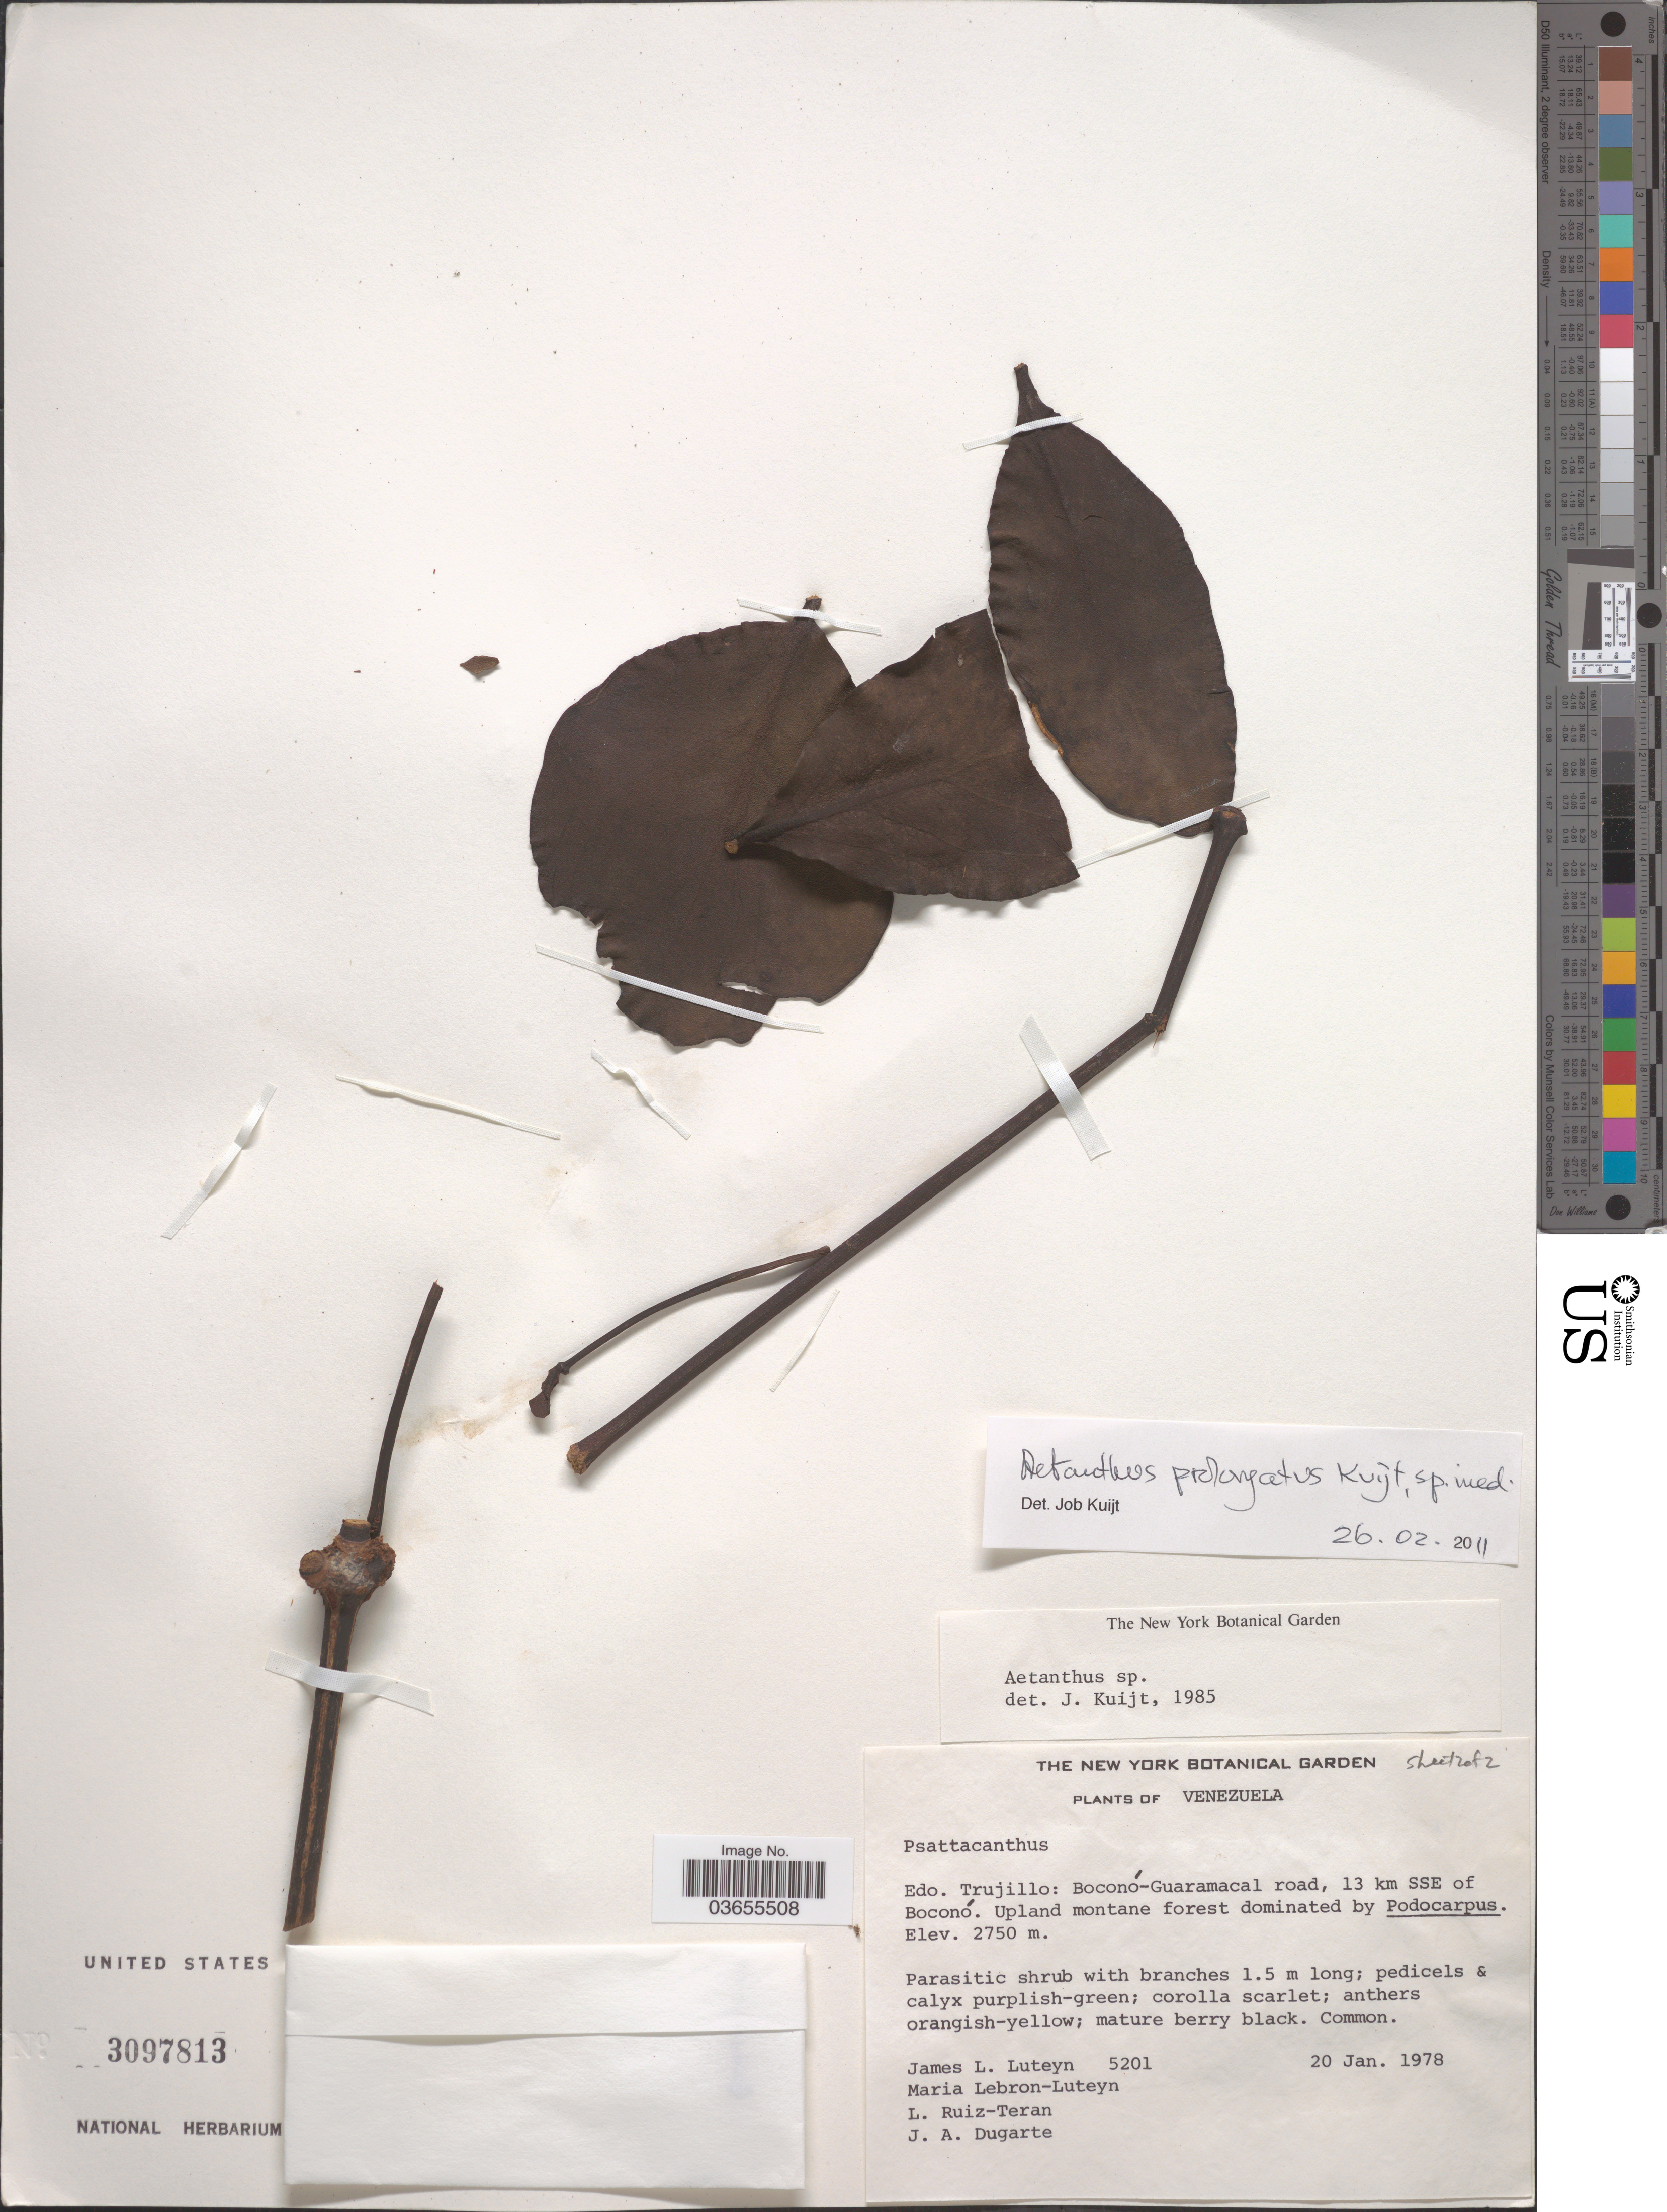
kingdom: Plantae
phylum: Tracheophyta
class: Magnoliopsida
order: Santalales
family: Loranthaceae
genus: Aetanthus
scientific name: Aetanthus prolongatus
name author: Kuijt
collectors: J. L. Luteyn, M. L. Lebrón-Luteyn, L. E. Ruíz-Terán & J. Dugarte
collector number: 5201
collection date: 1978-01-20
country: Venezuela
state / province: Trujillo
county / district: Boconó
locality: Boconó-Guaramacal road, 13 km SSE of Boconó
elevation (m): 2750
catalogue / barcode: US 3097813